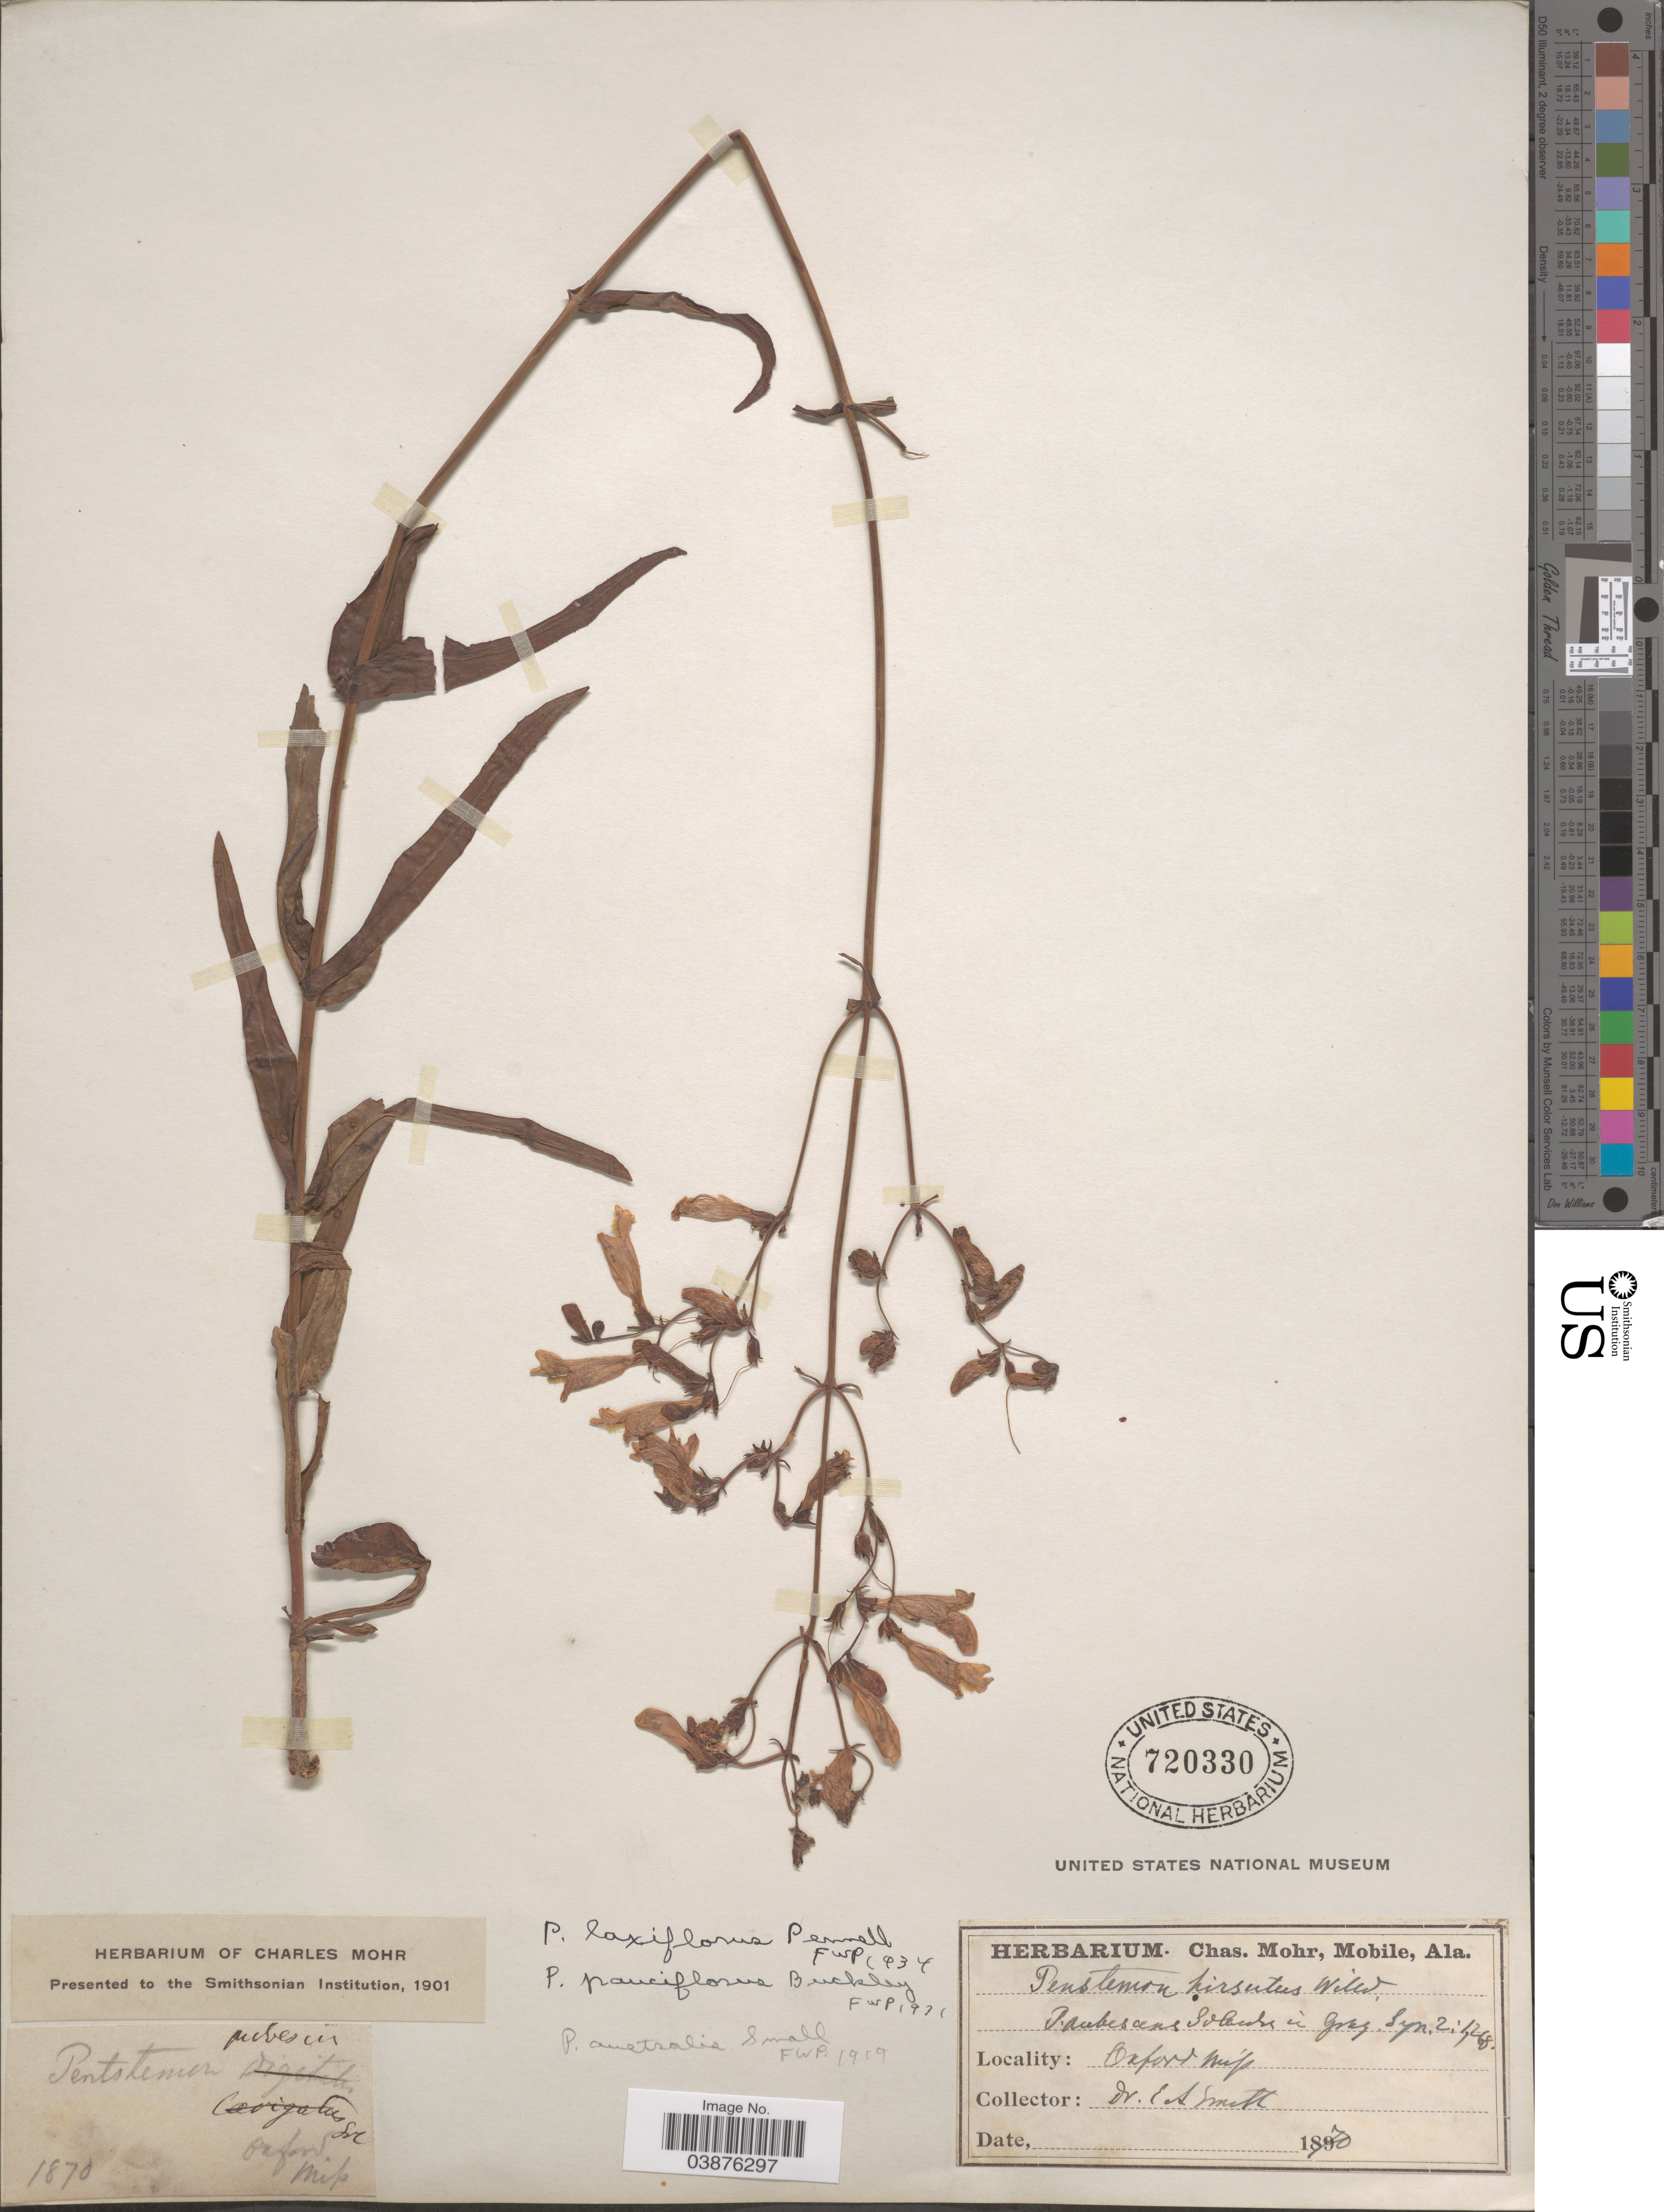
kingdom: Plantae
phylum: Tracheophyta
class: Magnoliopsida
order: Lamiales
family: Plantaginaceae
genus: Penstemon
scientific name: Penstemon laxiflorus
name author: Pennell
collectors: E. A. Smith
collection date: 1870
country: United States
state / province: Mississippi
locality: Oxford.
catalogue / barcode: US 720330